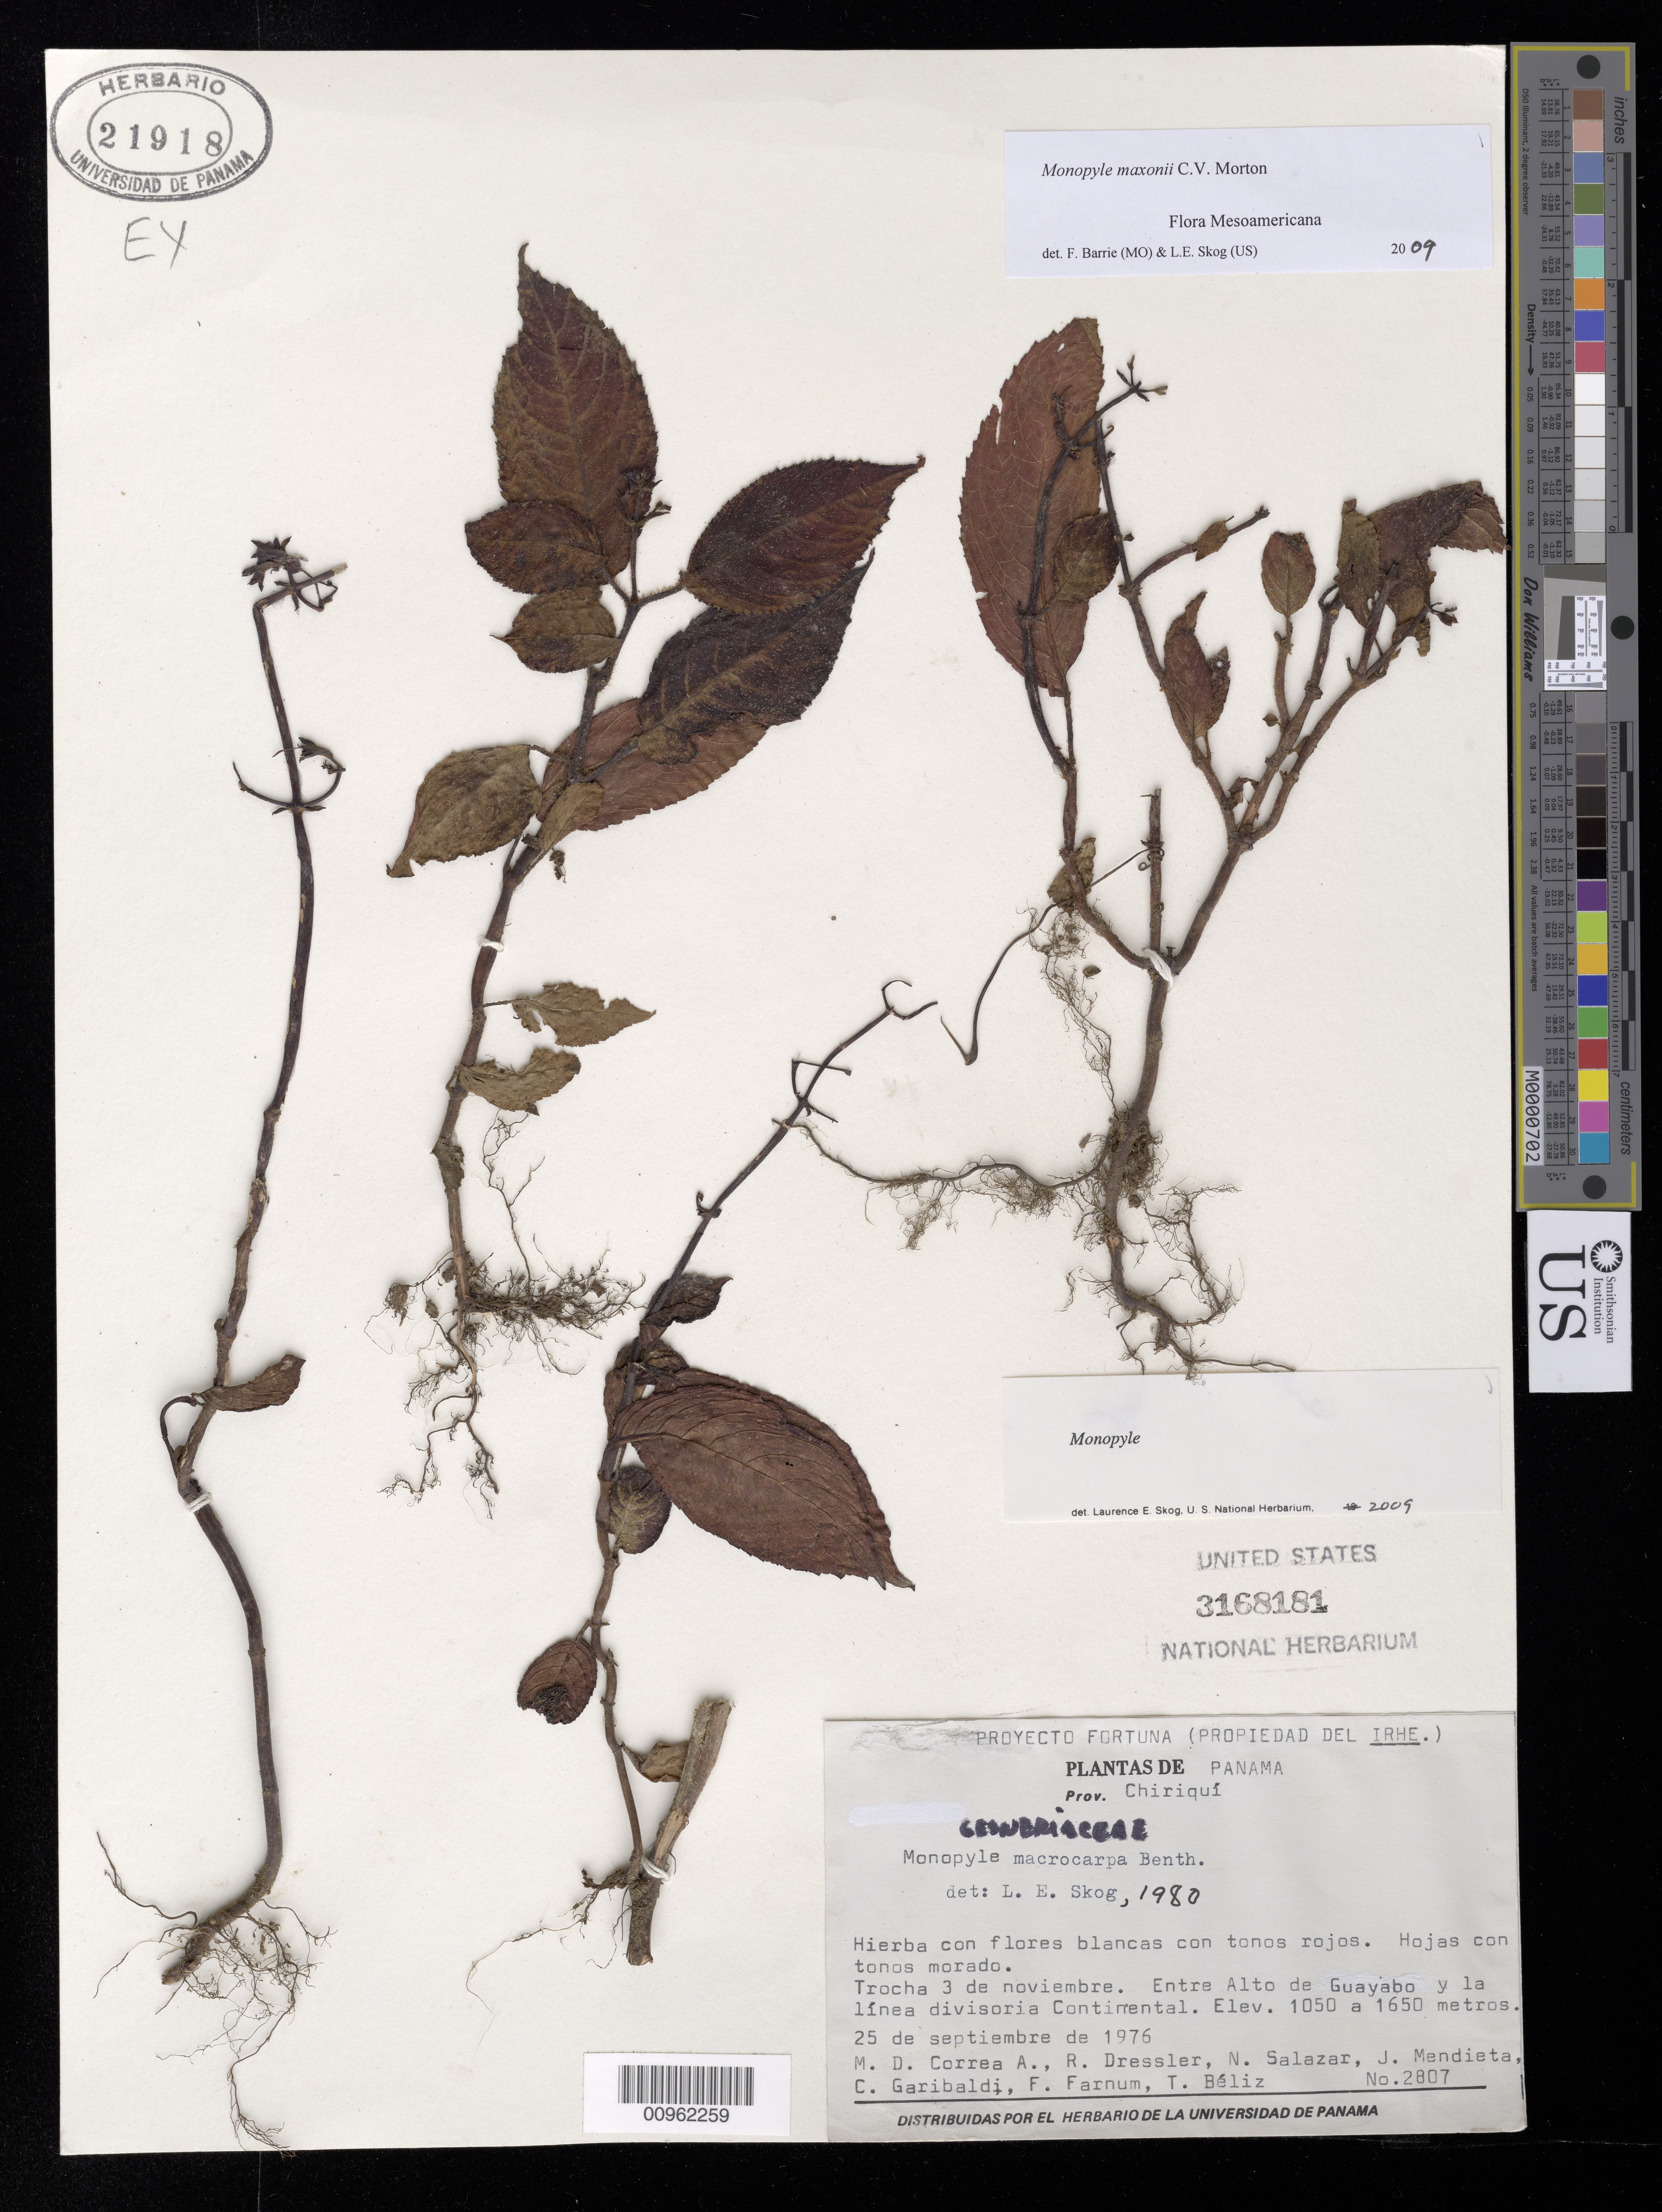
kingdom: Plantae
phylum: Tracheophyta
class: Magnoliopsida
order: Lamiales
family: Gesneriaceae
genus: Monopyle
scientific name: Monopyle maxonii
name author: C.V. Morton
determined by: Barrie, F. R.; Skog, Laurence E.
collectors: M. D. Corrêa-A., R. Dressler, N. Salazar, J. Mendieta, C. Garibaldi, F. Farnum & T. Béliz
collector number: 2807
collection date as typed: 25 Sep 1976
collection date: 1976-09-25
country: Panama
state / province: Chiriquí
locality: Trocha 3 de noviembre, entre Alto de Guayabo y la línea divisoria Continental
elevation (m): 1050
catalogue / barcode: US 3168181